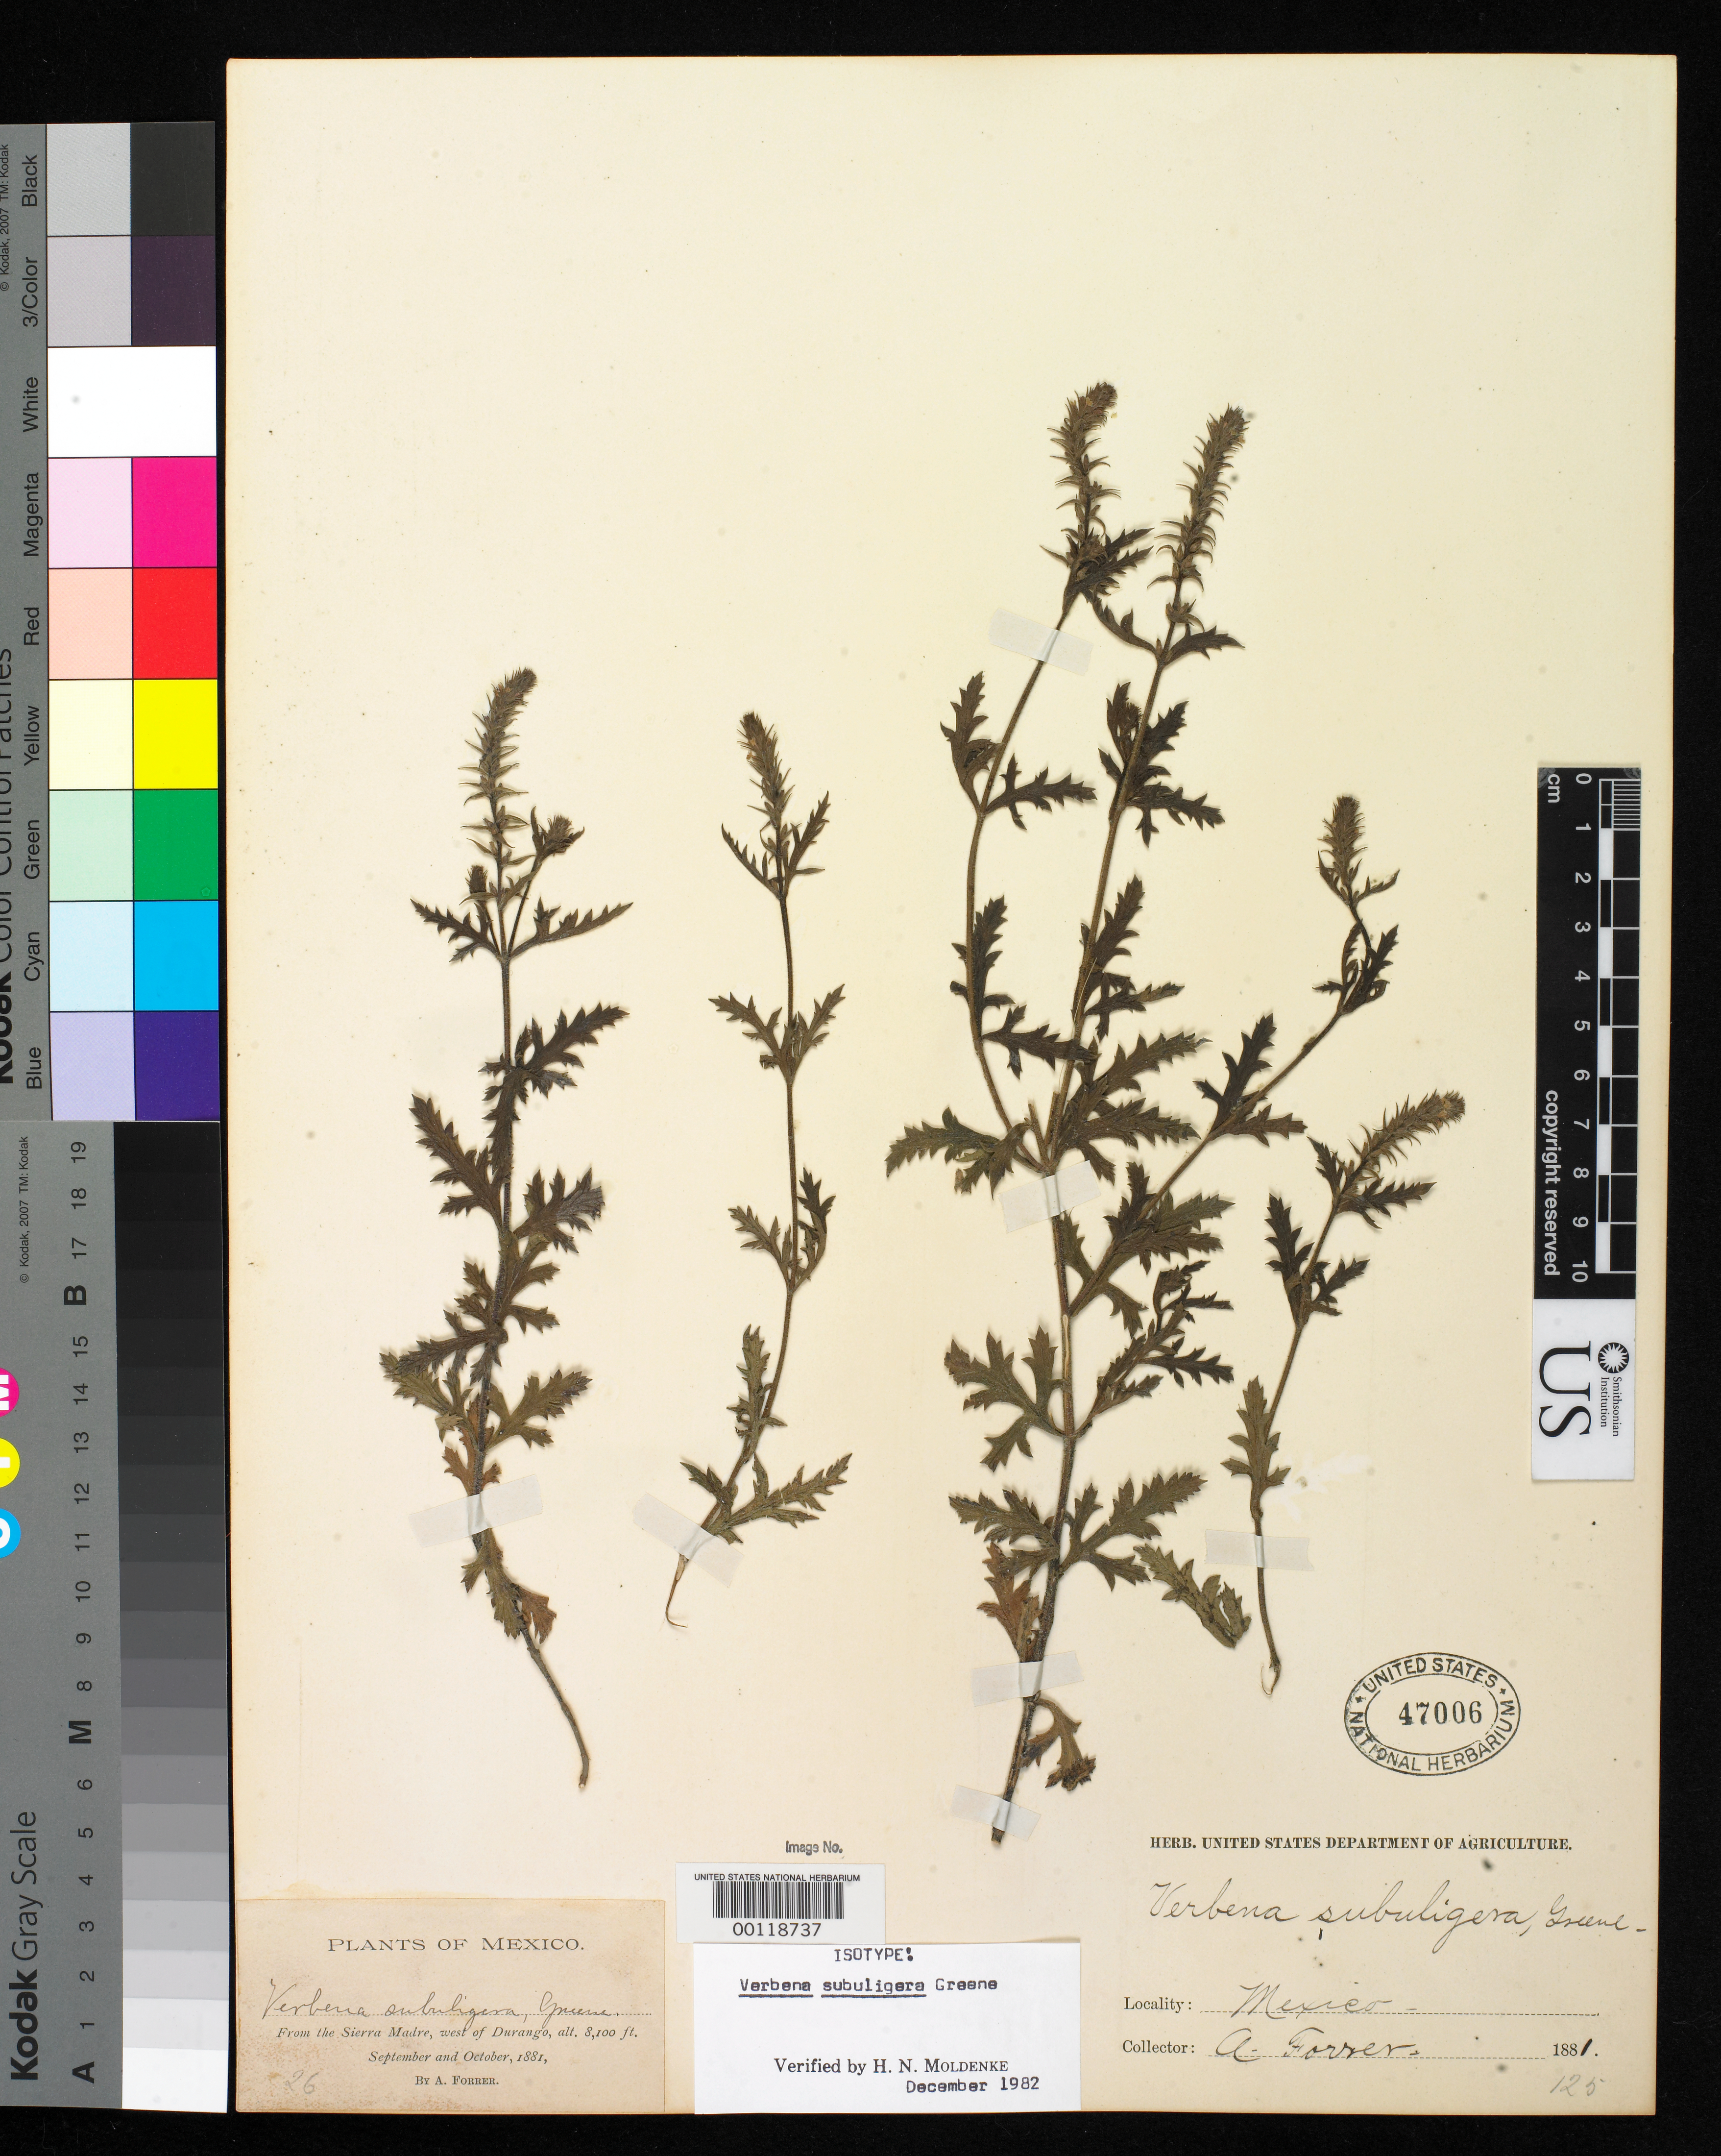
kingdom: Plantae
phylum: Tracheophyta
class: Magnoliopsida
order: Lamiales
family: Verbenaceae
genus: Verbena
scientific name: Verbena subuligera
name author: Greene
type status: Isotype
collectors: A. Forrer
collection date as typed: Sep 1881 to -- Oct 1881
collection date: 1881-09/1881-10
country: Mexico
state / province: Durango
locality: Sierra Madre, W of Durango.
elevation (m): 2438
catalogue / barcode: US 47006